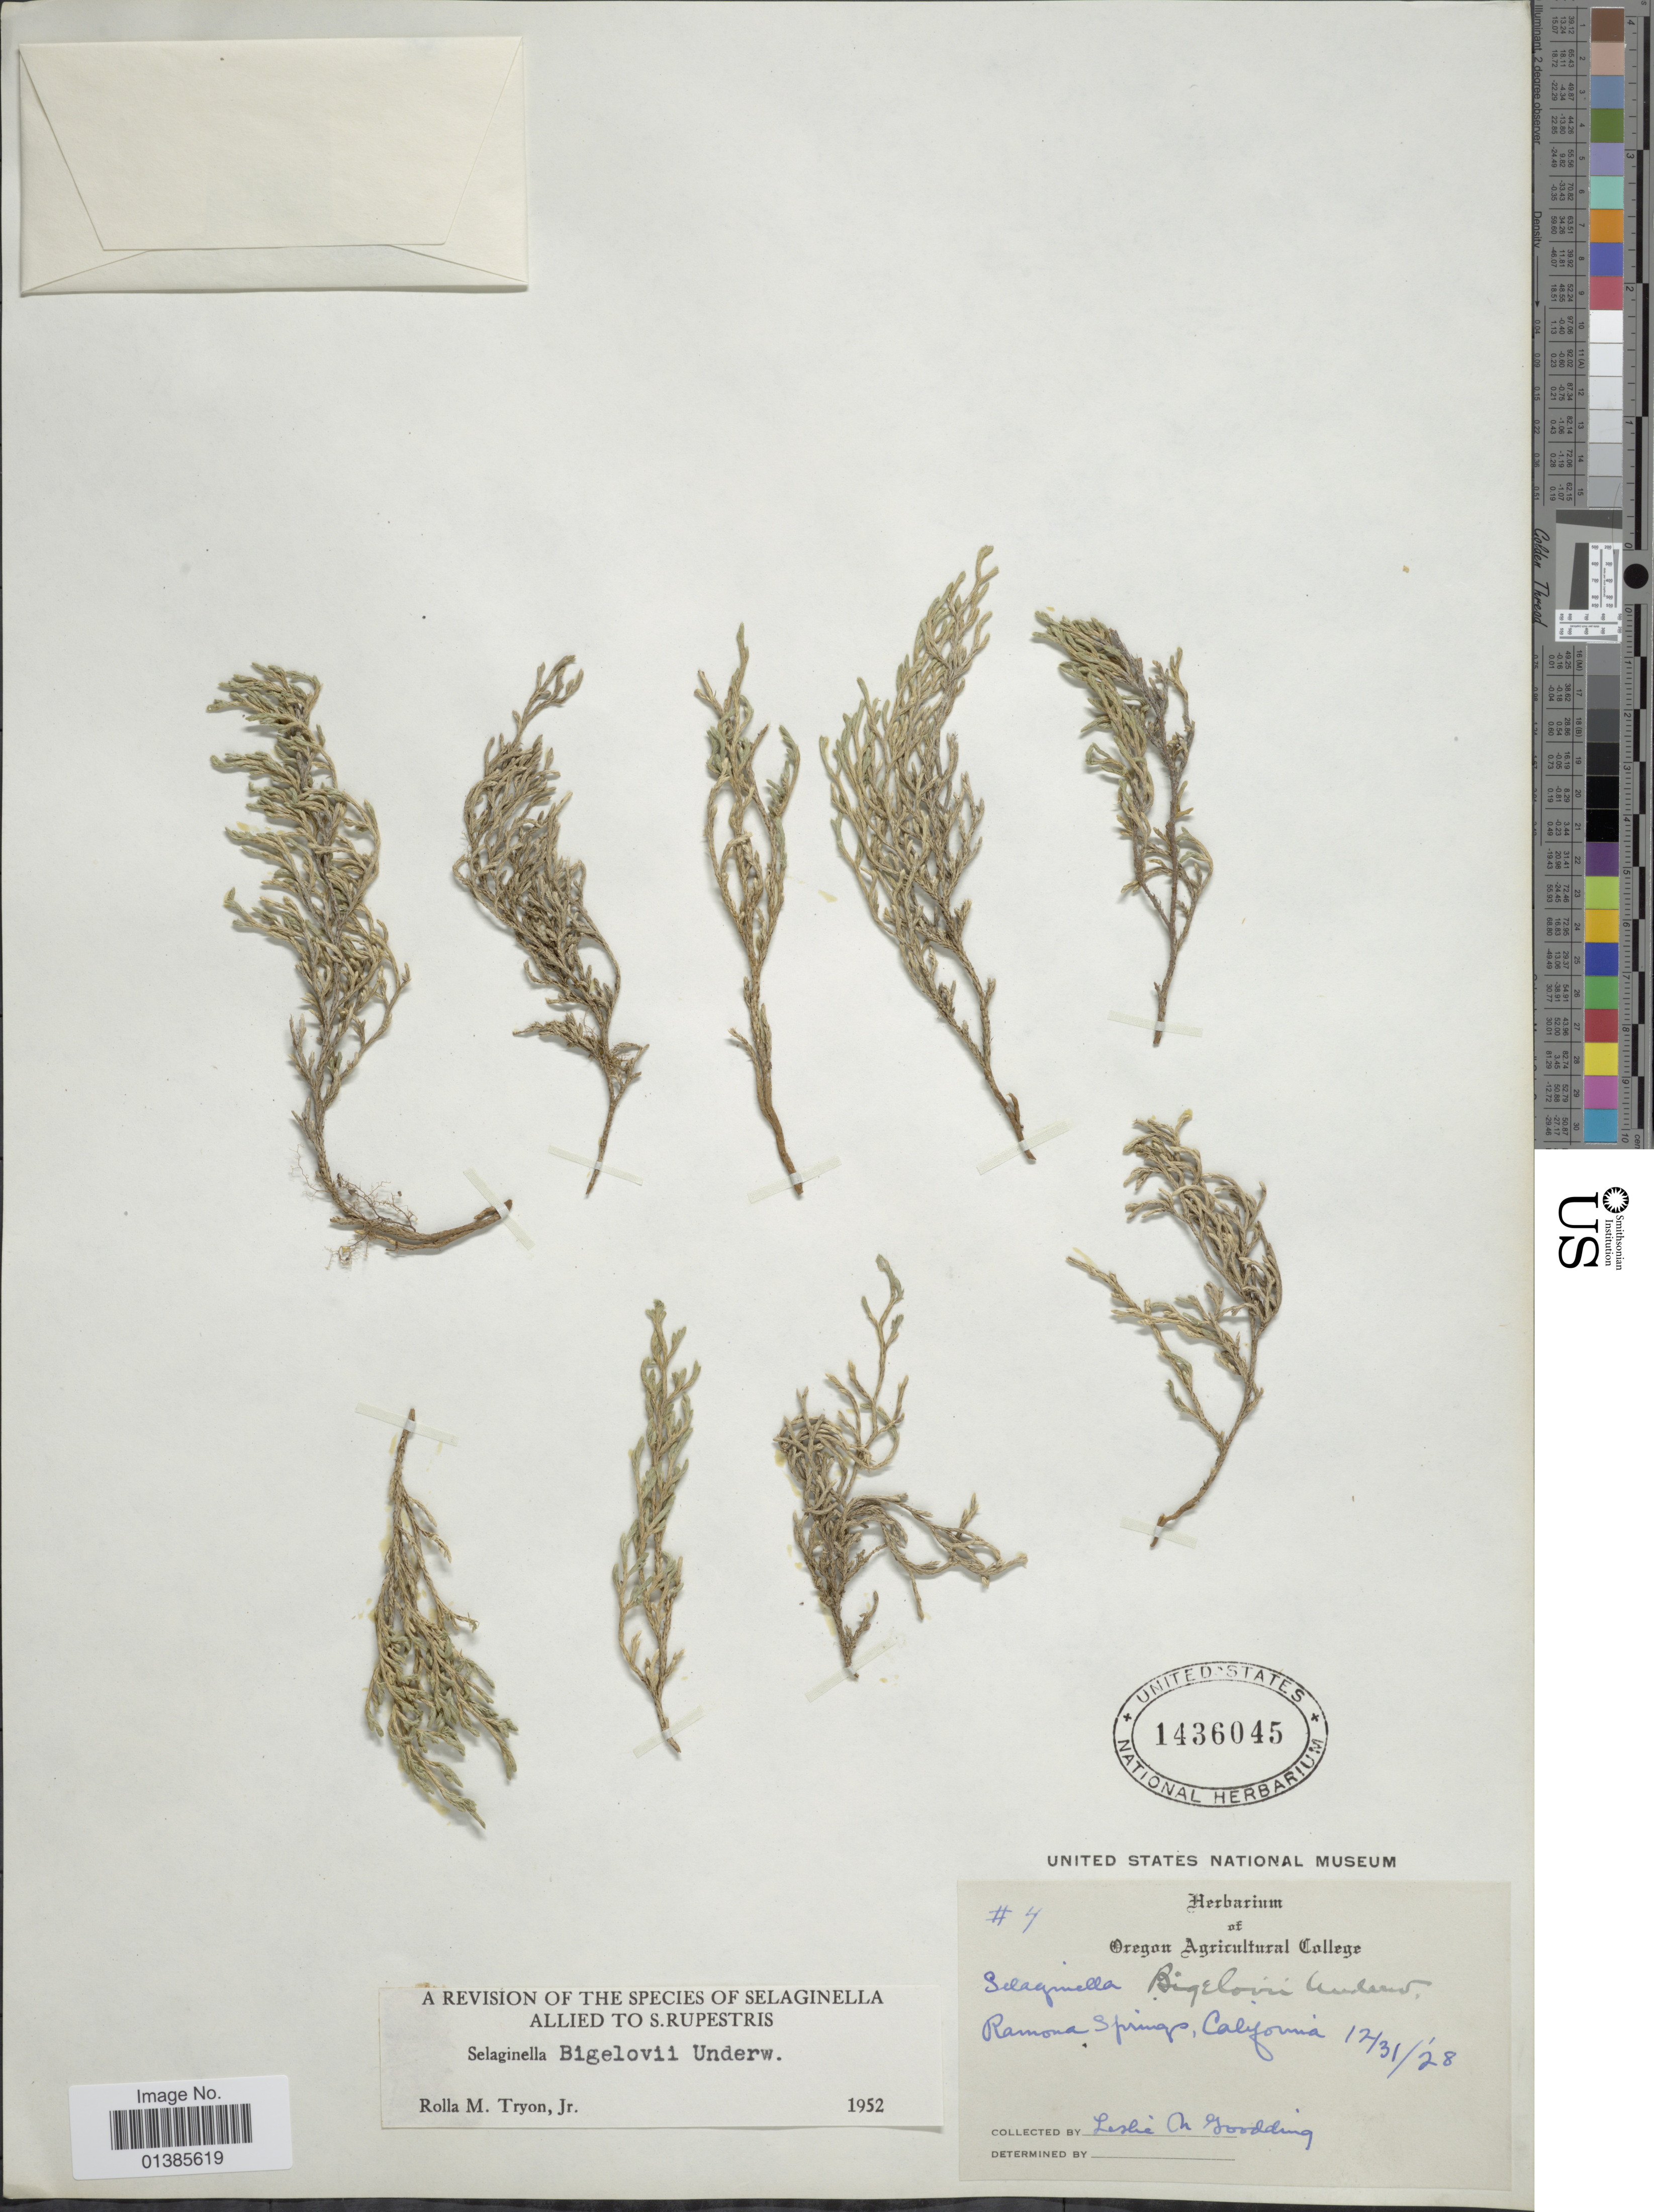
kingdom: Plantae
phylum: Tracheophyta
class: Lycopodiopsida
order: Selaginellales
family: Selaginellaceae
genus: Selaginella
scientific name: Selaginella bigelovii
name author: Underw.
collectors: L. N. Goodding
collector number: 4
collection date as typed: Transcribed d/m/y: 31/12/28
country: United States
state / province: California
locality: Ramona Springs.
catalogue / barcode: US 1436045